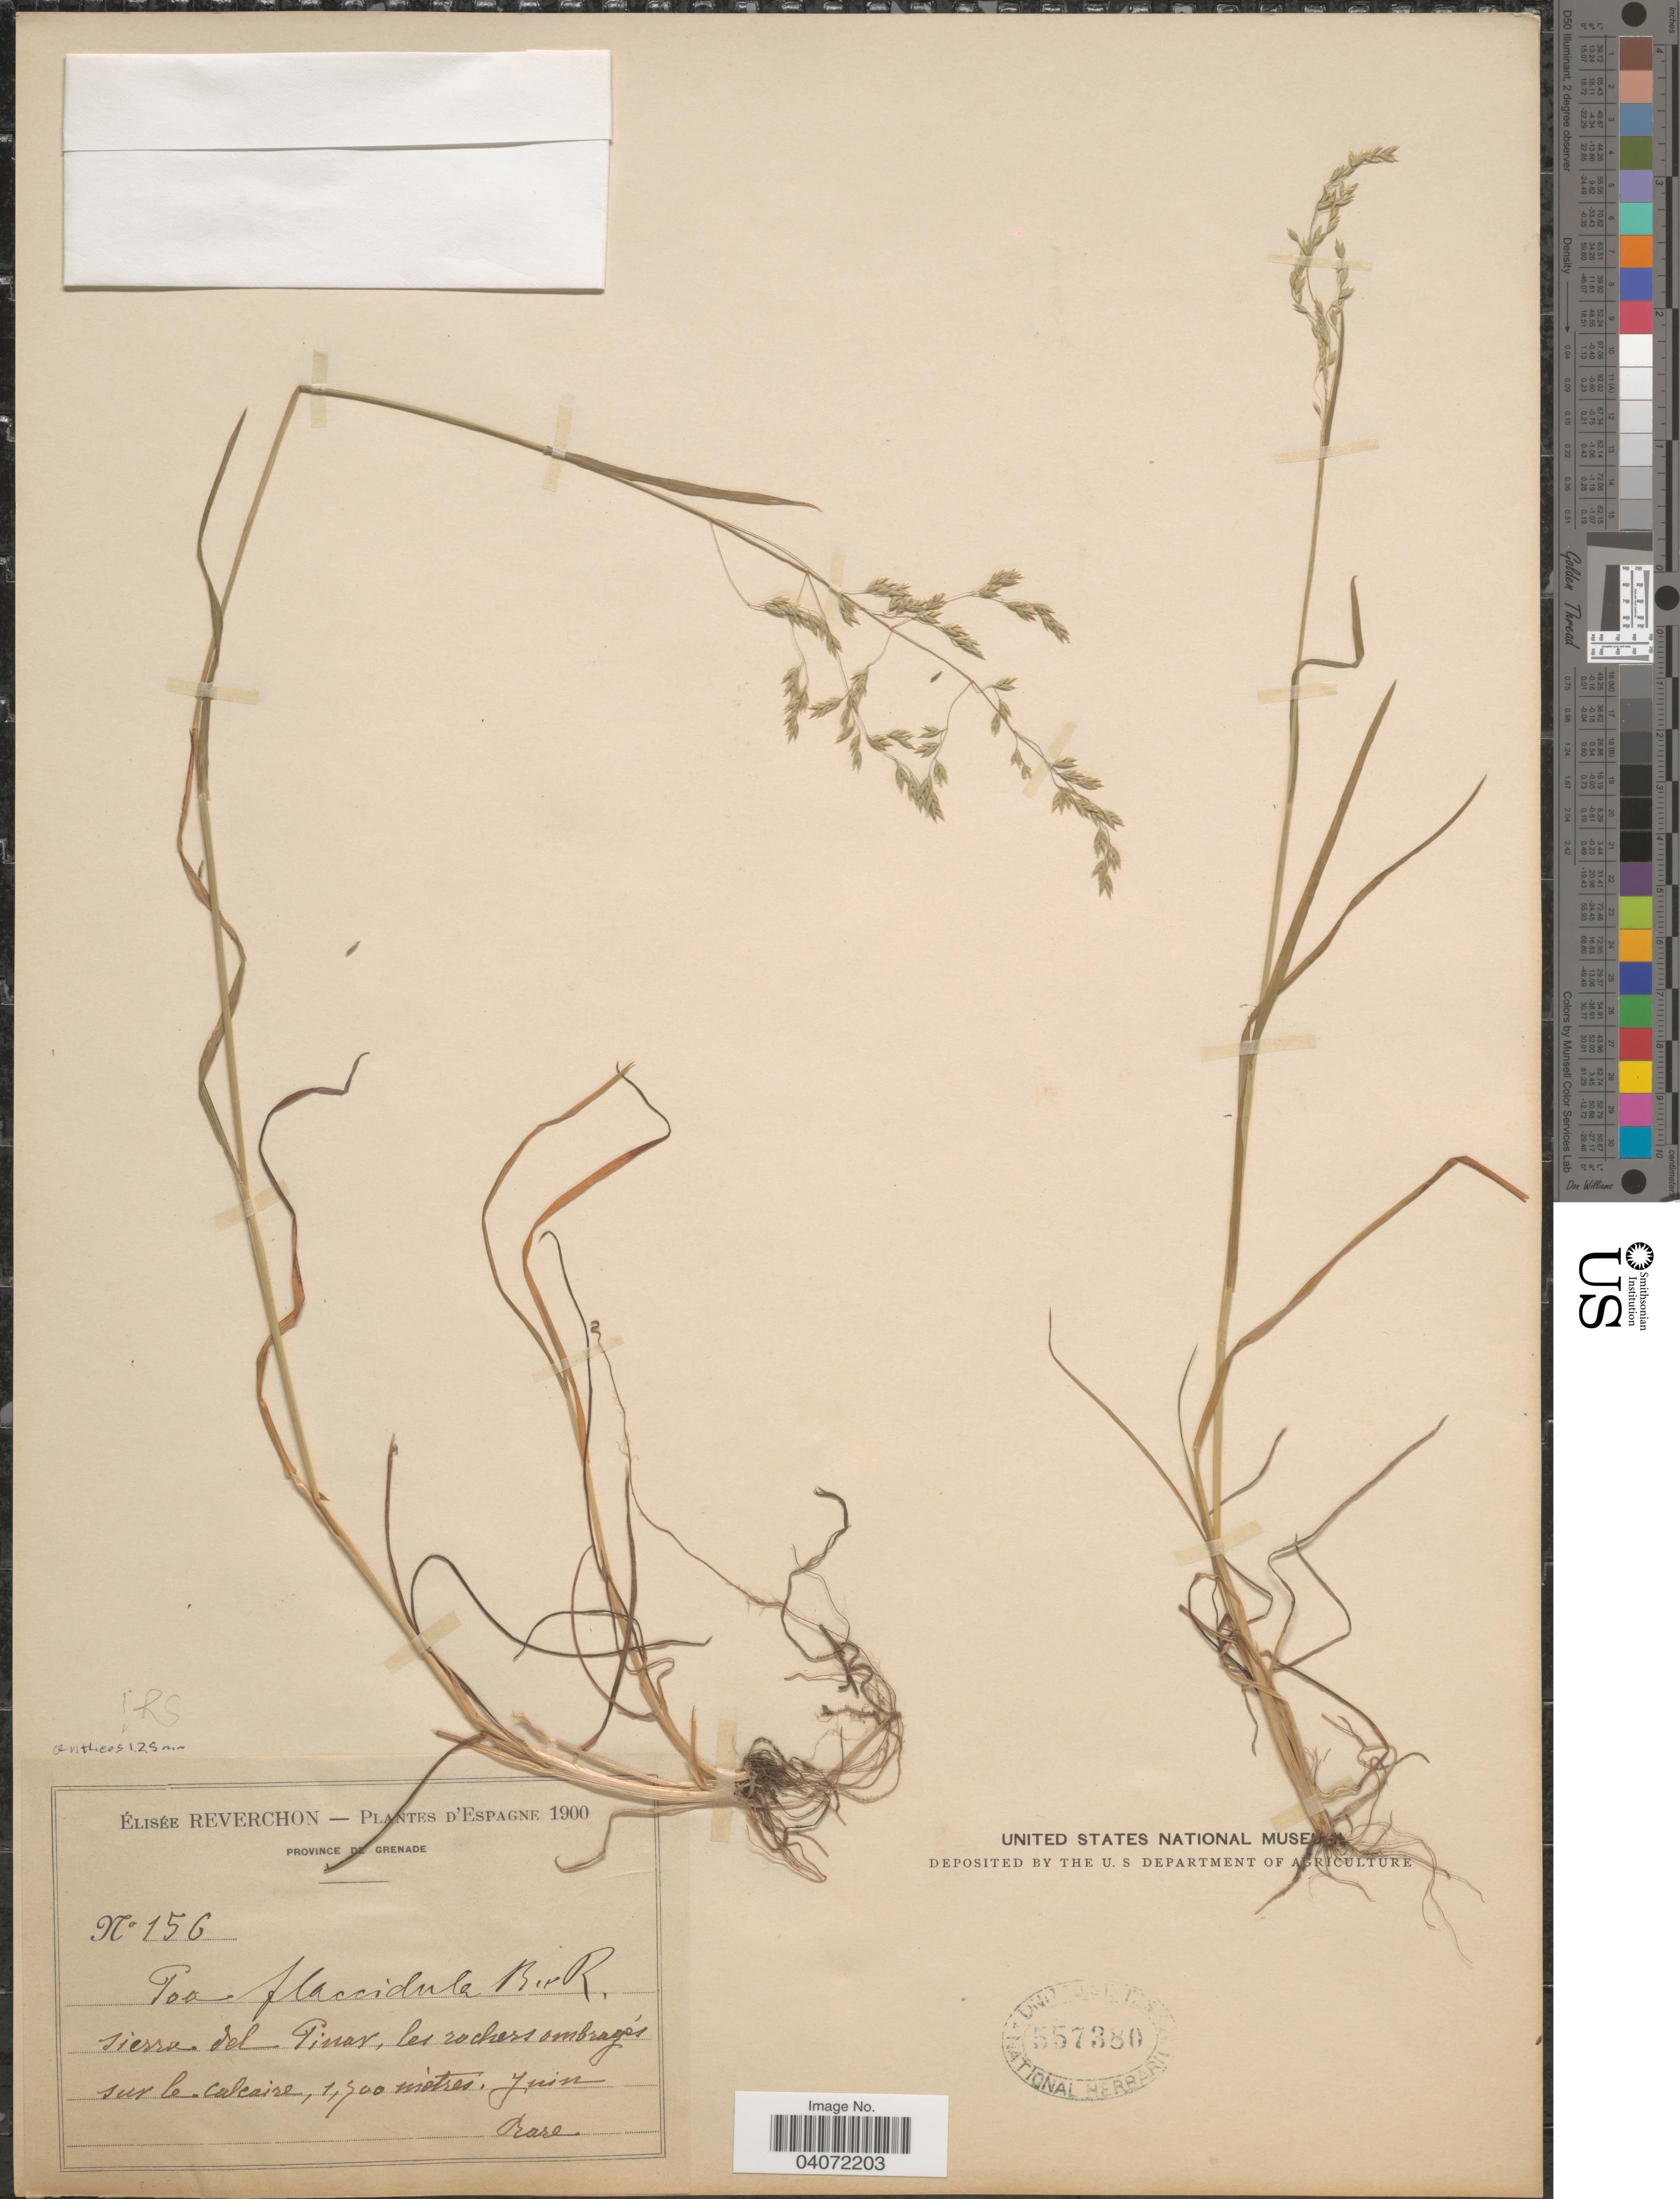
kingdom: Plantae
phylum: Tracheophyta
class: Liliopsida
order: Poales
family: Poaceae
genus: Poa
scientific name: Poa flaccidula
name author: Boiss. & Reut.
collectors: E. Reverchon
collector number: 156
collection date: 1900-06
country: Spain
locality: Province De Grenade. Sierra del Pinar, les rochers ombragés sur le calcaire.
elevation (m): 1700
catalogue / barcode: US 557380